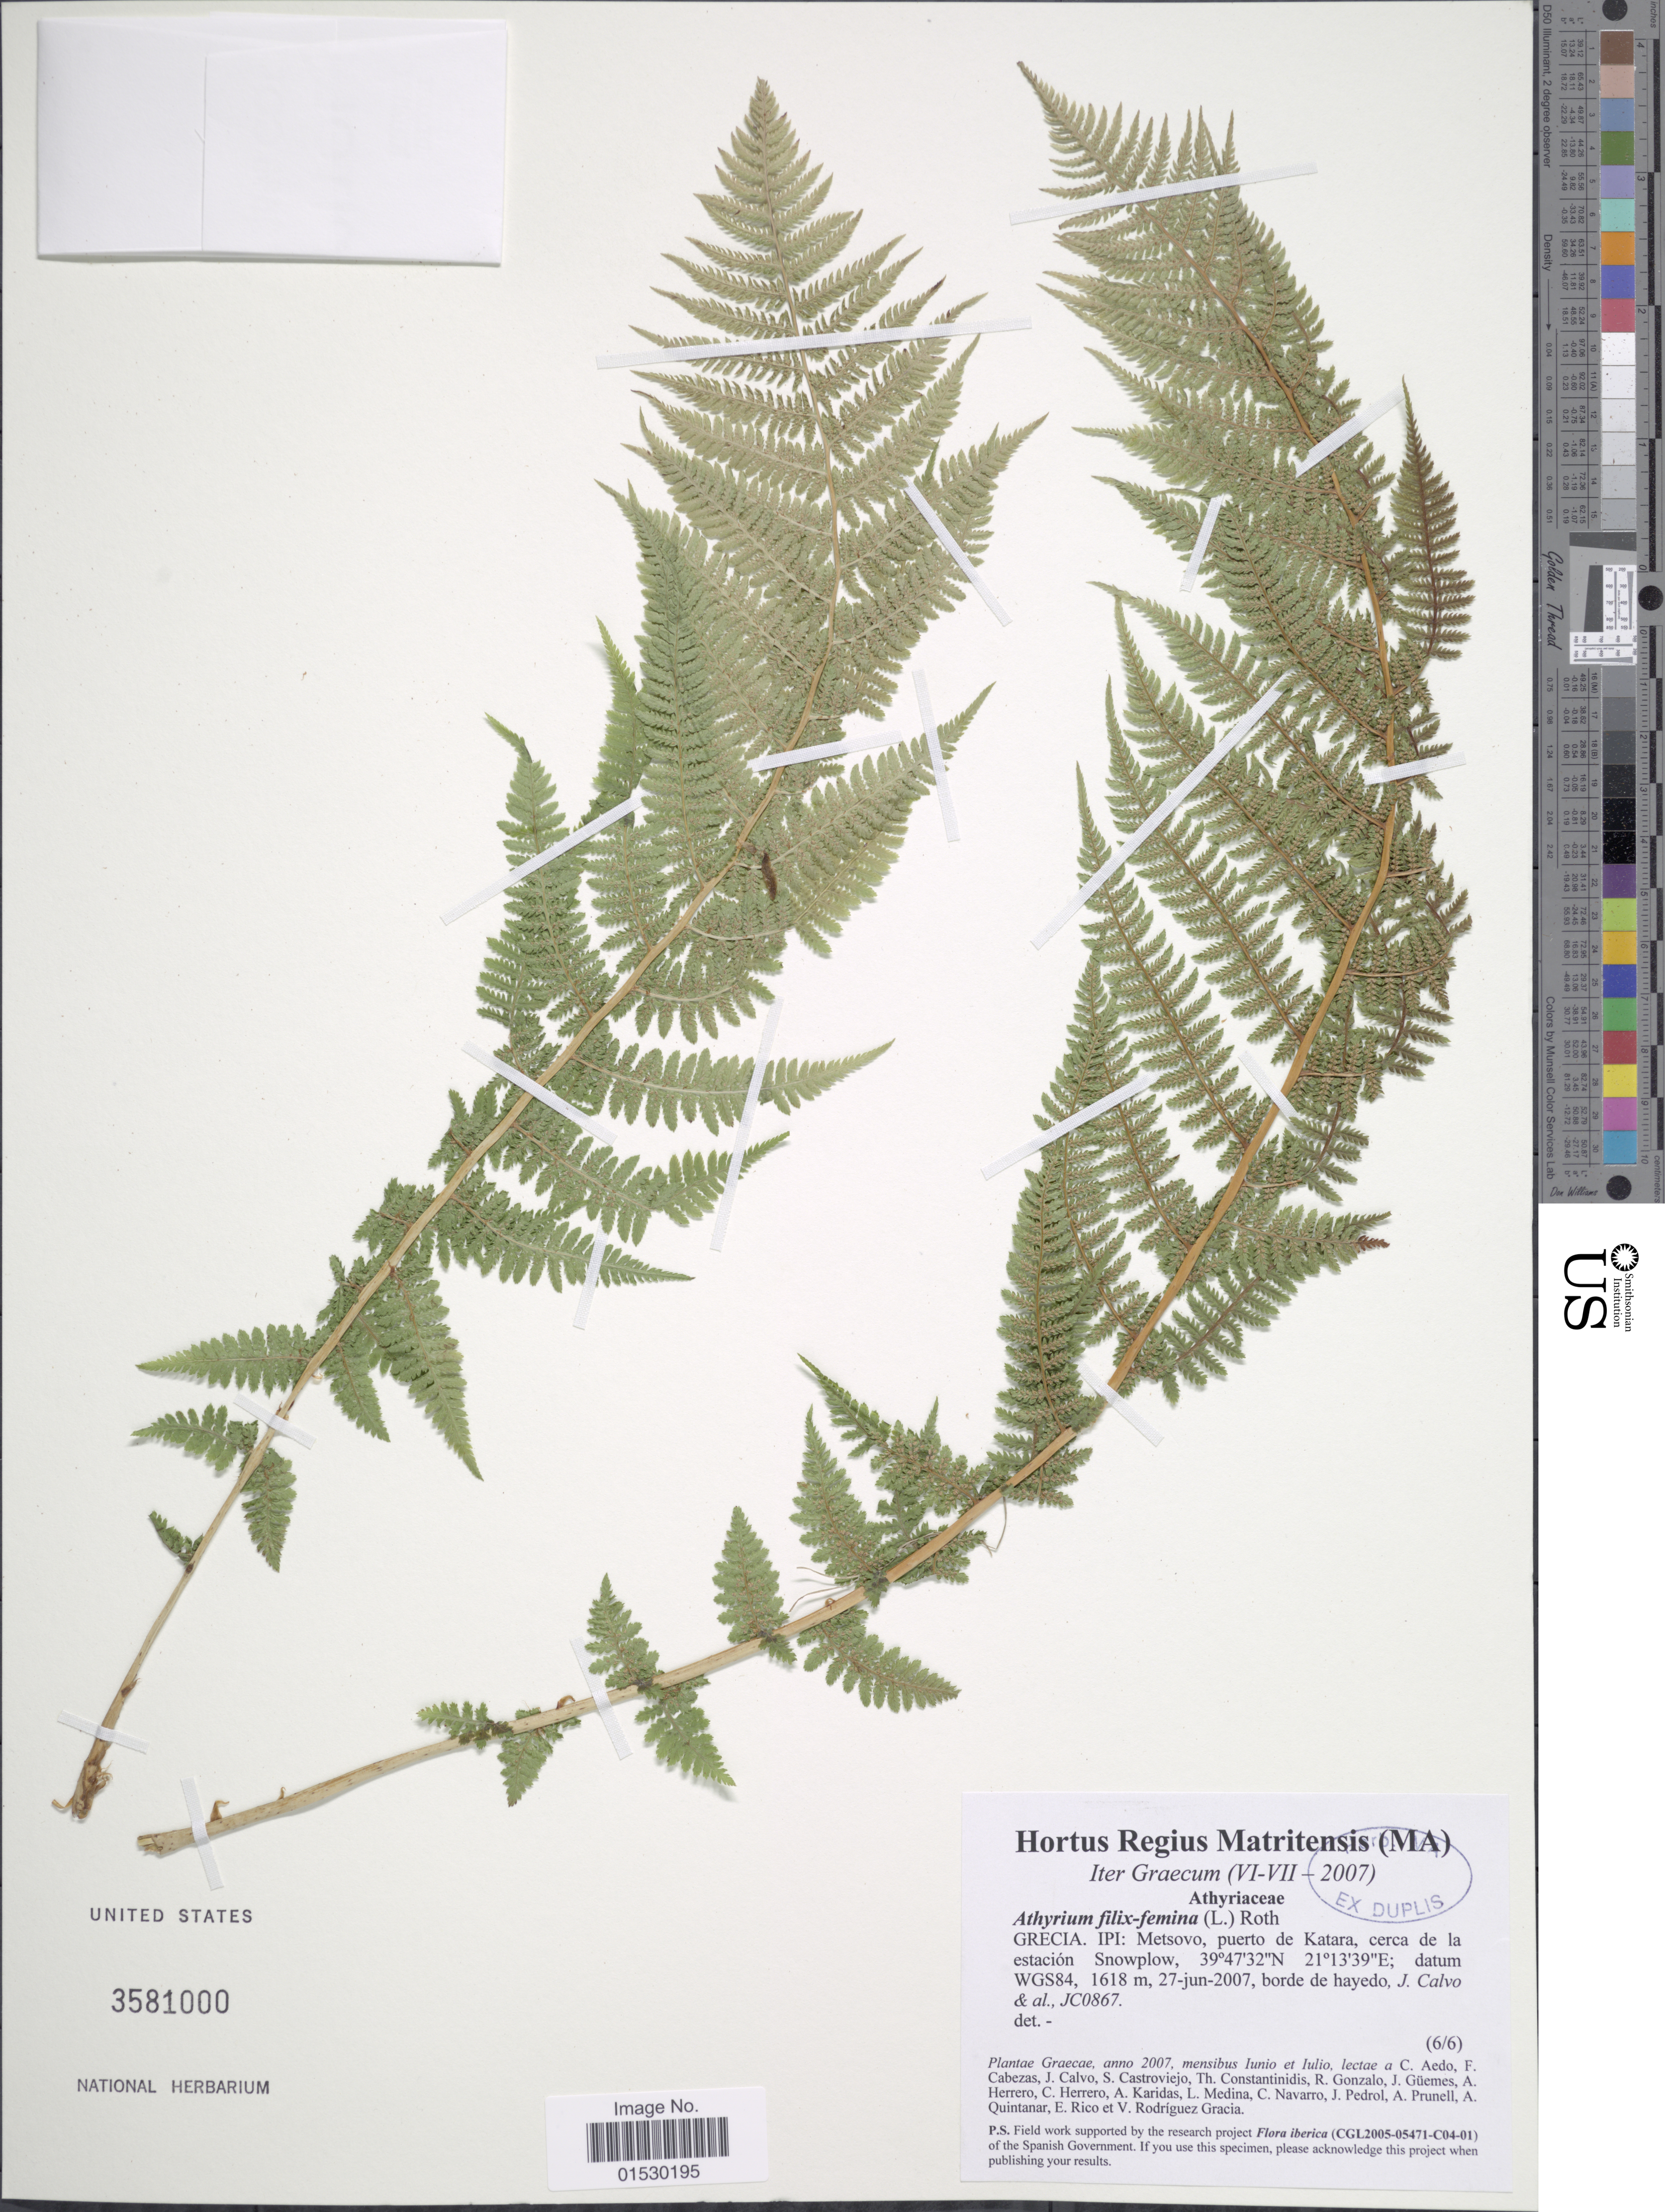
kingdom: Plantae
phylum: Tracheophyta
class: Polypodiopsida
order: Polypodiales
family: Athyriaceae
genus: Athyrium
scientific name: Athyrium filix-femina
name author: (L.) Roth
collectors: J. Calvo, C. Aedo, S. Castroviejo, T. Constantinidis & et al.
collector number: WGS84/JC0867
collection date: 2007-06-27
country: Greece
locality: Grecia. IPI: Metsovo, puerto de Katara, Cerca de la estacion Snowplow, borde de hayedo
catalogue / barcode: US 3581000